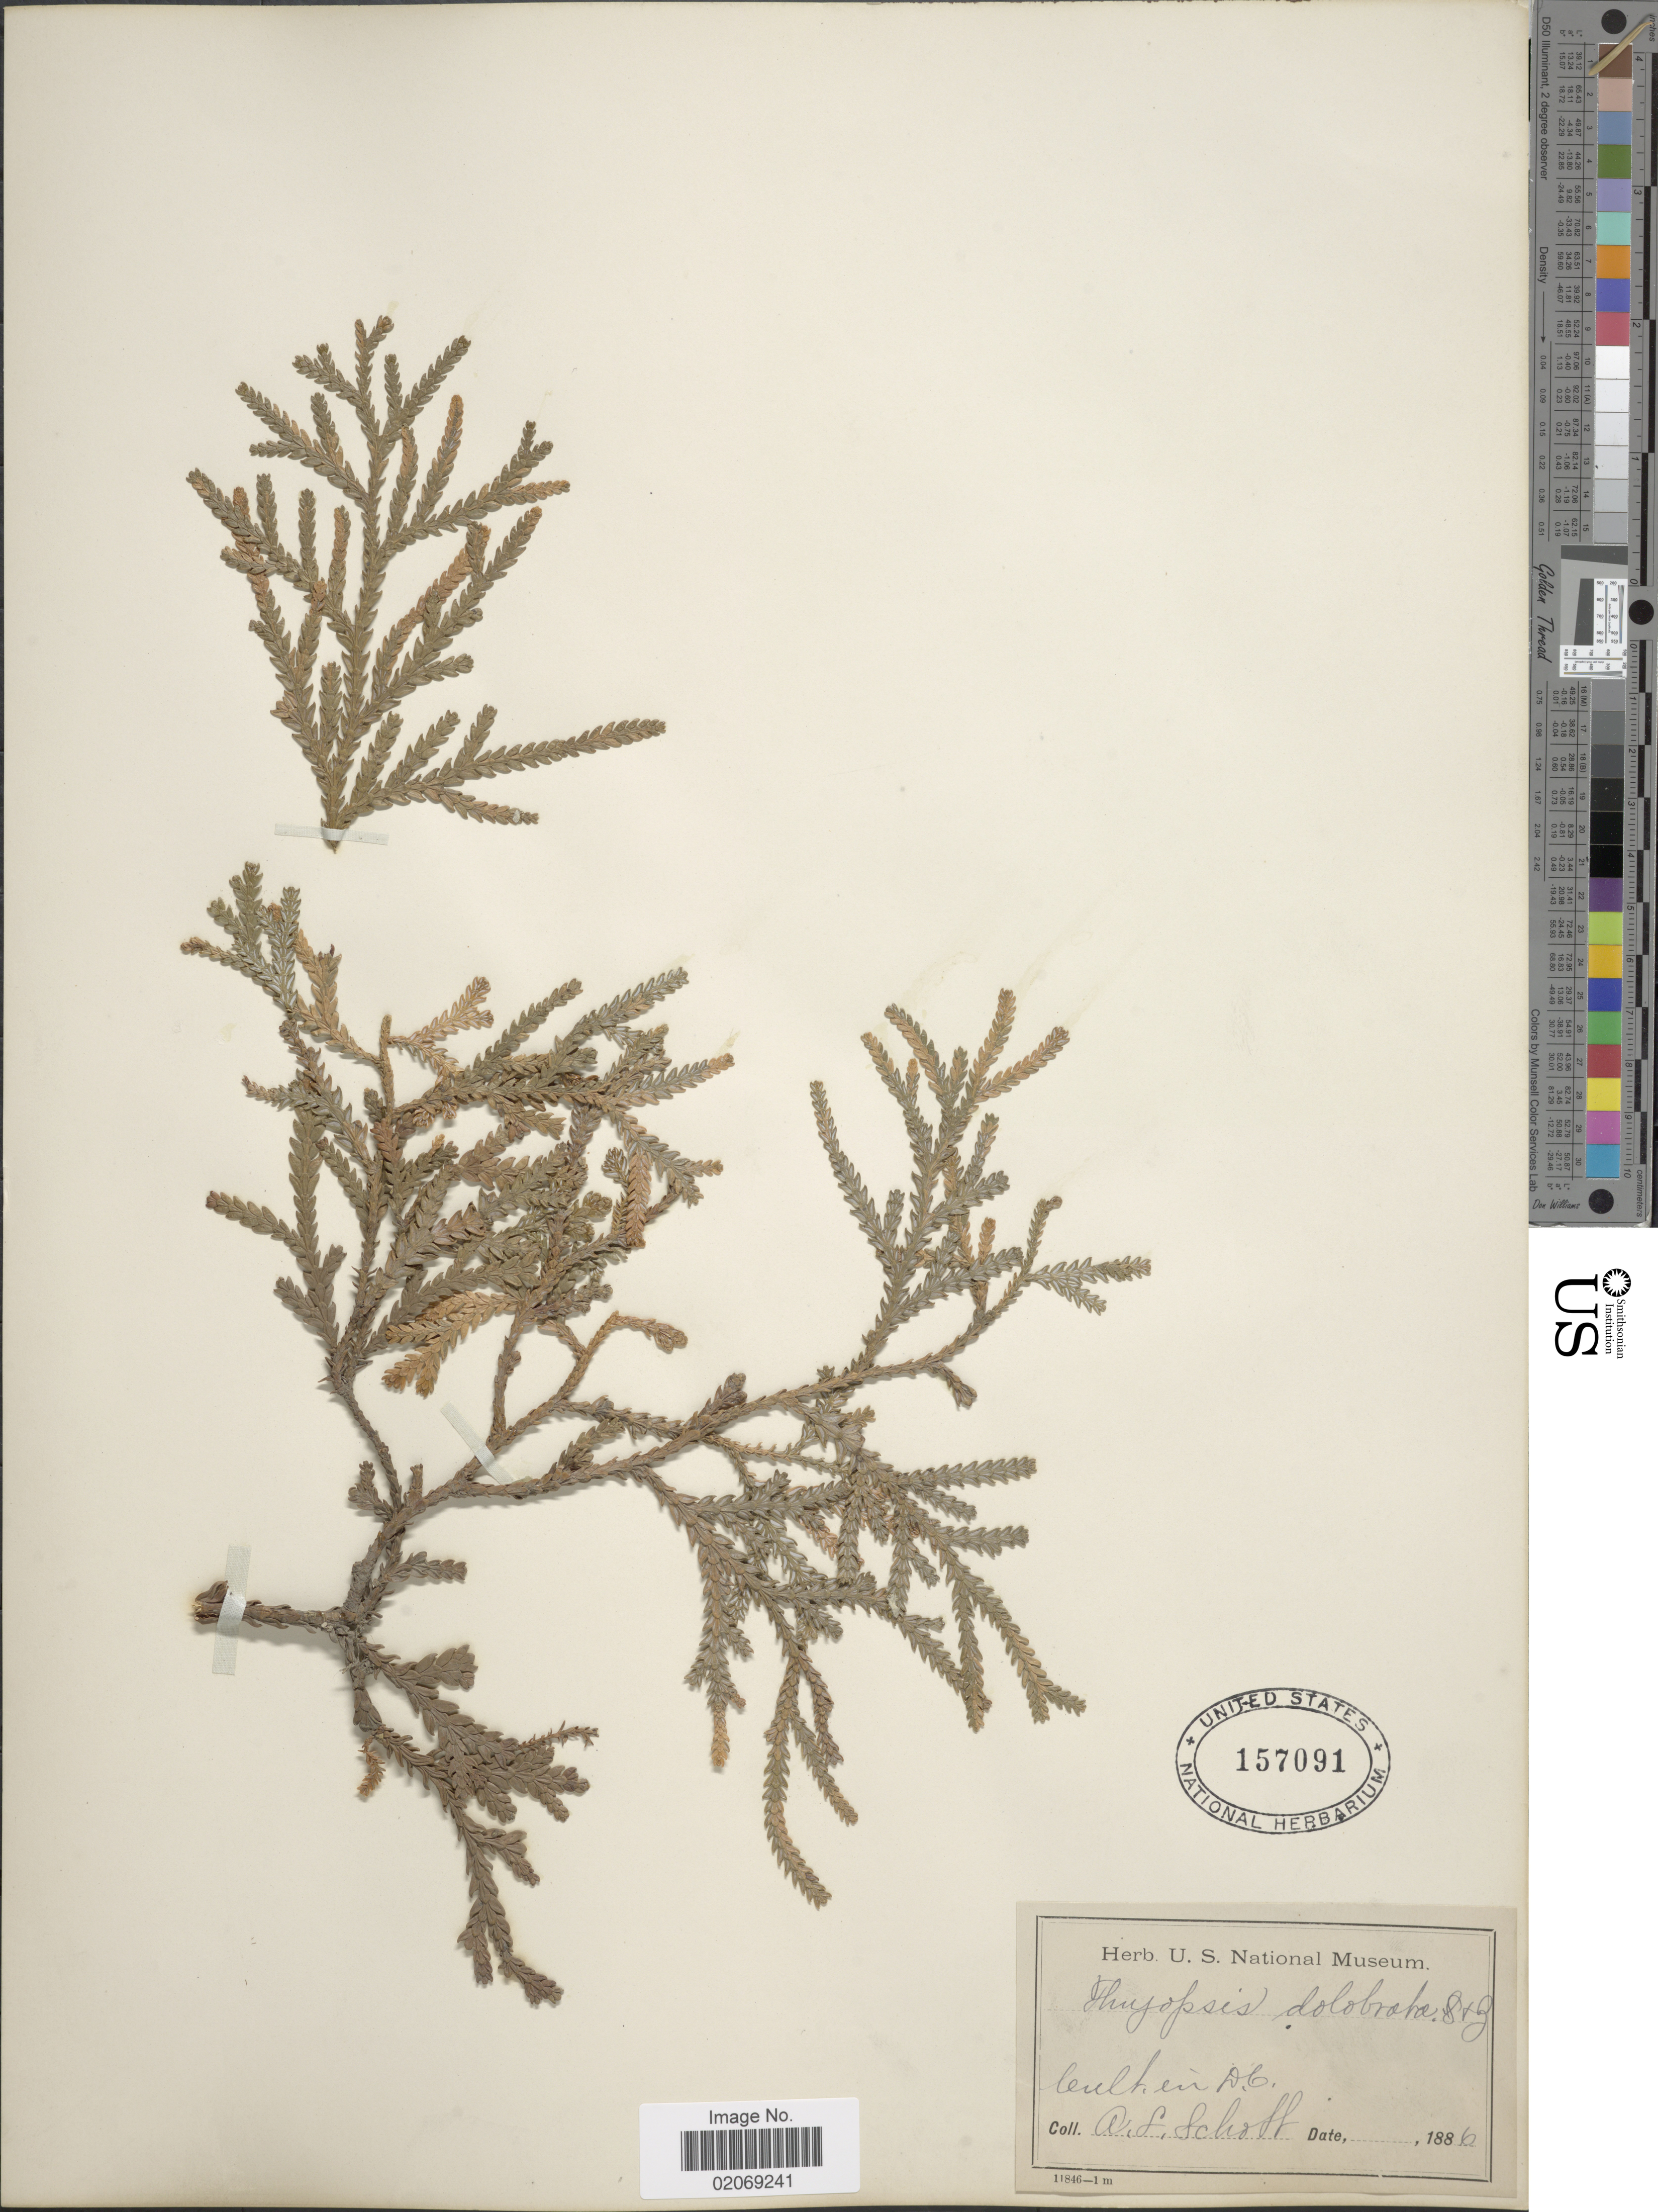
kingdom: Plantae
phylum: Tracheophyta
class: Pinopsida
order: Pinales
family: Cupressaceae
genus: Thujopsis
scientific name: Thujopsis dolabrata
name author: (Thunb. ex L. f.) Siebold & Zucc.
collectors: A. Schoff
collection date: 1886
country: United States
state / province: District of Columbia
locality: Cult. in D. C.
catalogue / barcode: US 157091